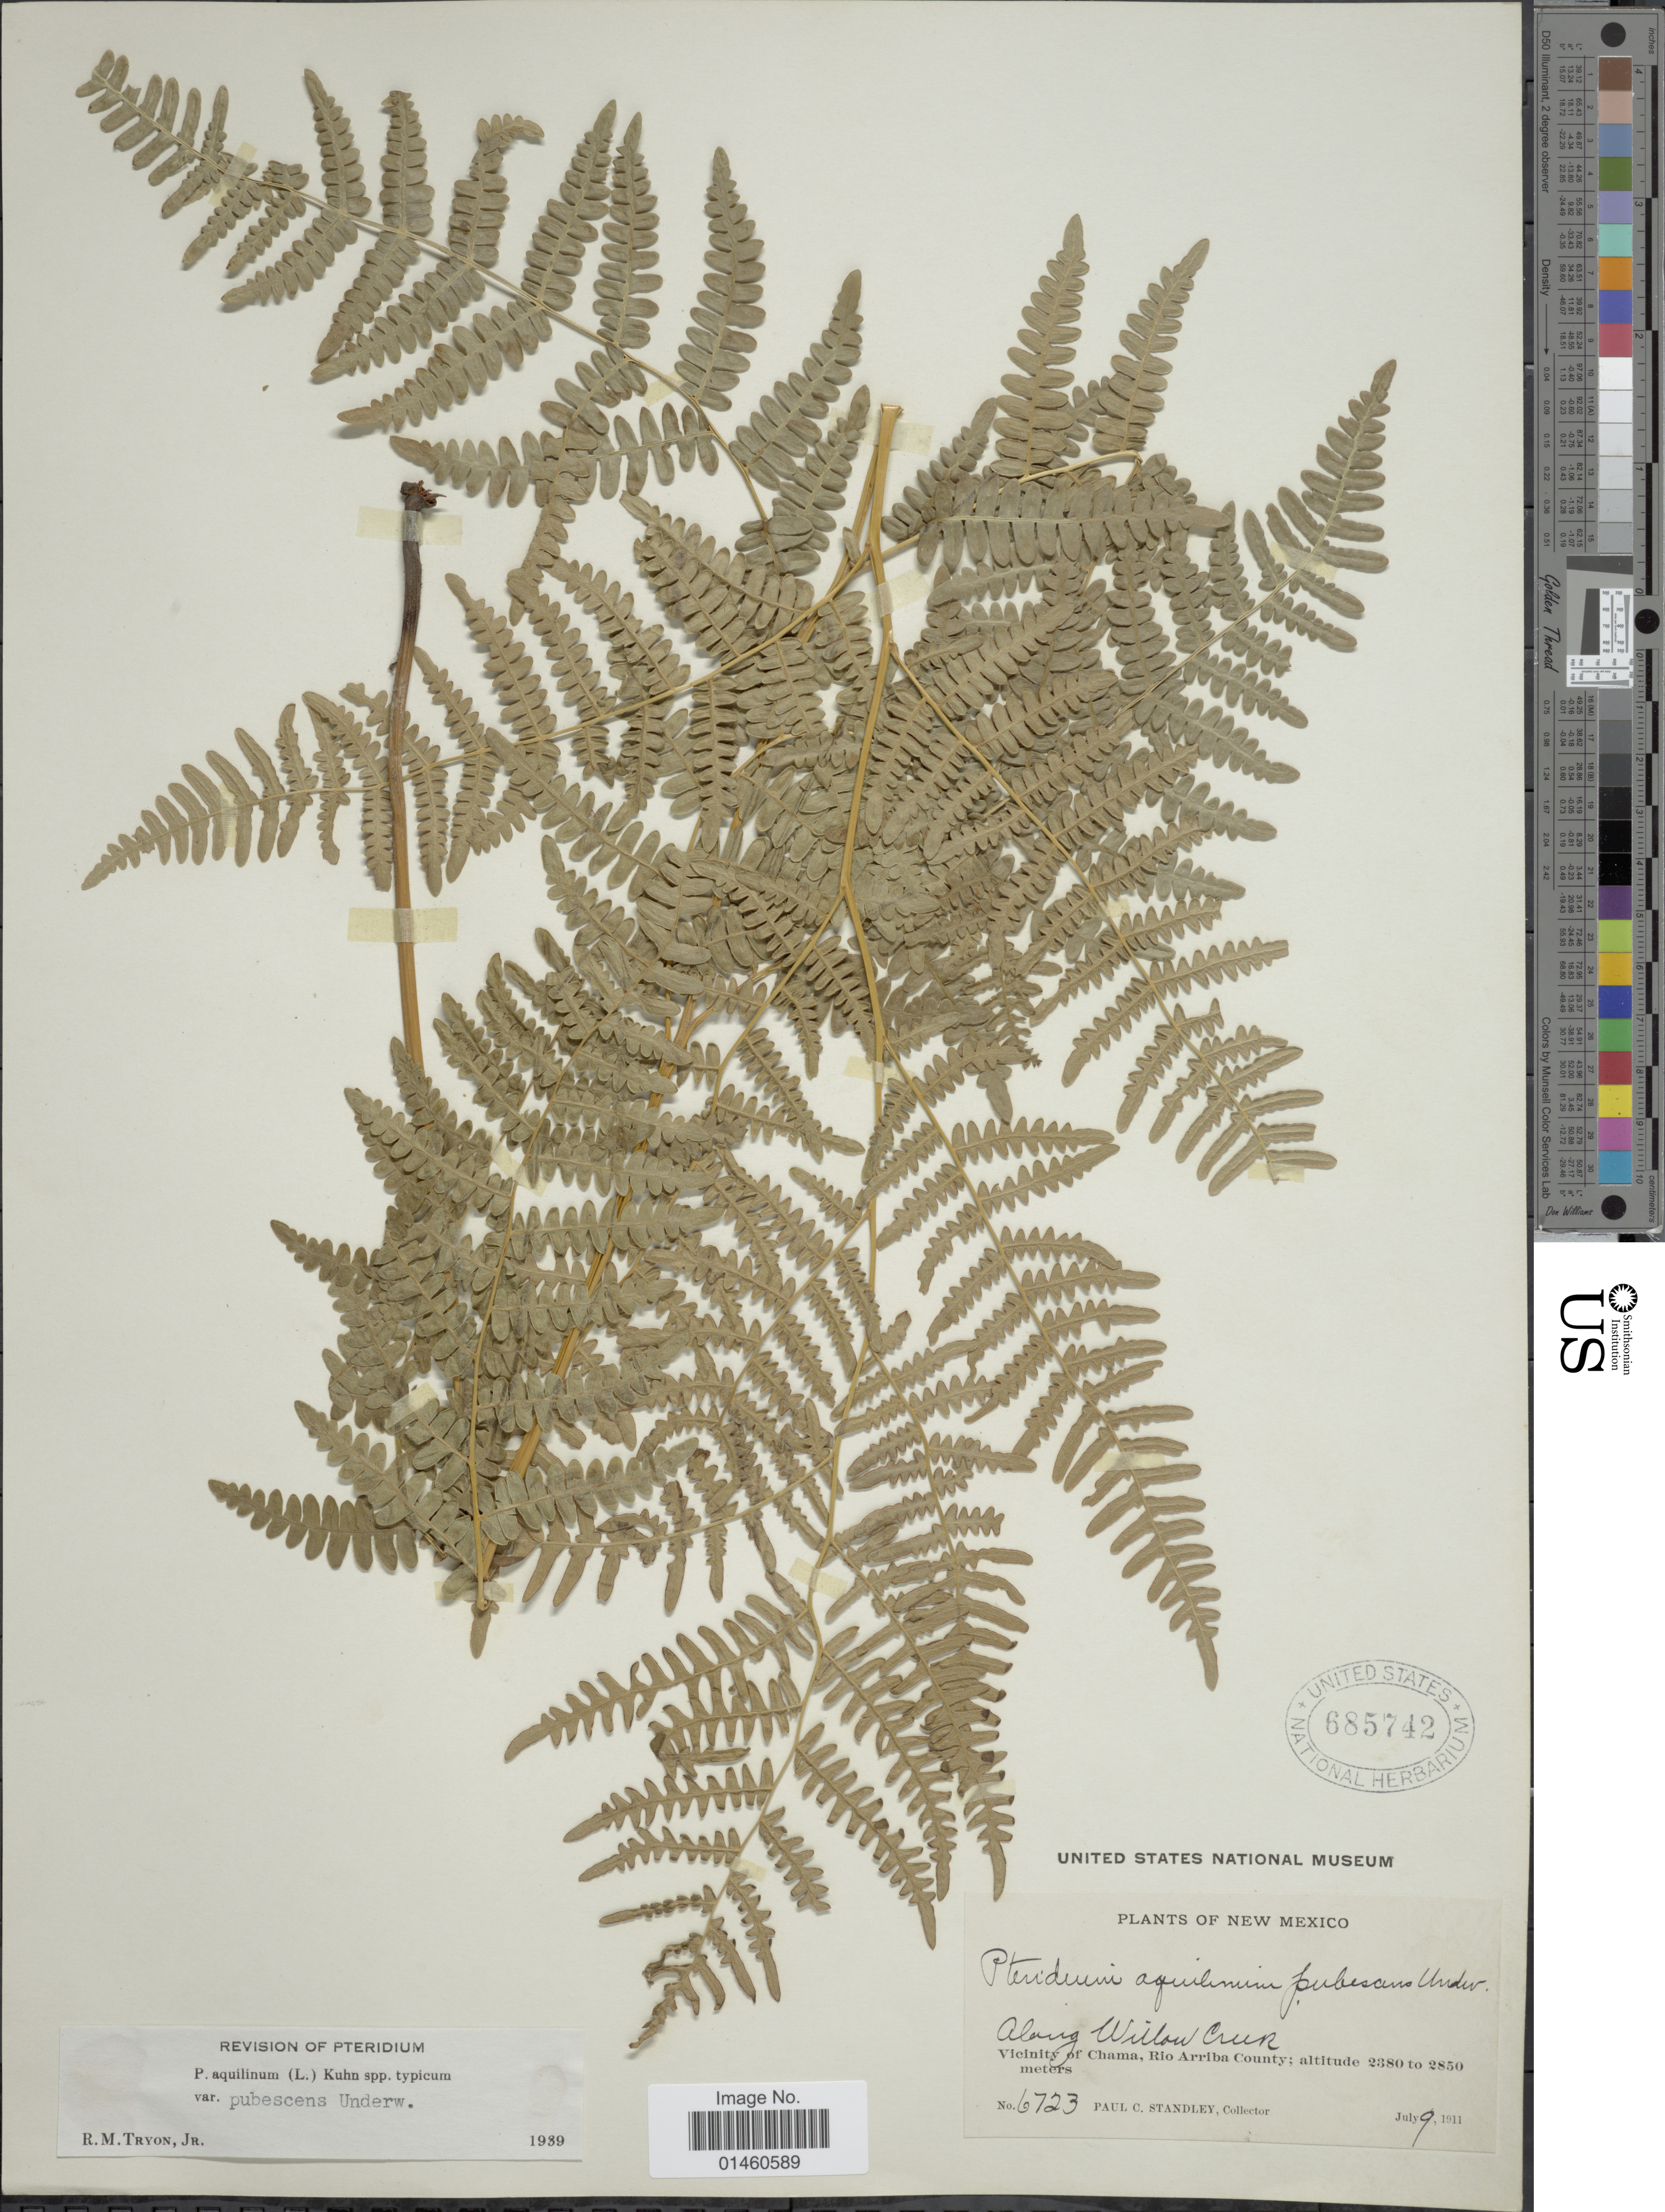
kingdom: Plantae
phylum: Tracheophyta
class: Polypodiopsida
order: Polypodiales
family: Dennstaedtiaceae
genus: Pteridium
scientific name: Pteridium pubescens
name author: (Underw.) Christenh.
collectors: P. C. Standley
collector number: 6723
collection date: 1911-07-09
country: United States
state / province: New Mexico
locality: Along Willow Creek, vicinity of Chama, Rio Arriba County.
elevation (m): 2380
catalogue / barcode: US 685742